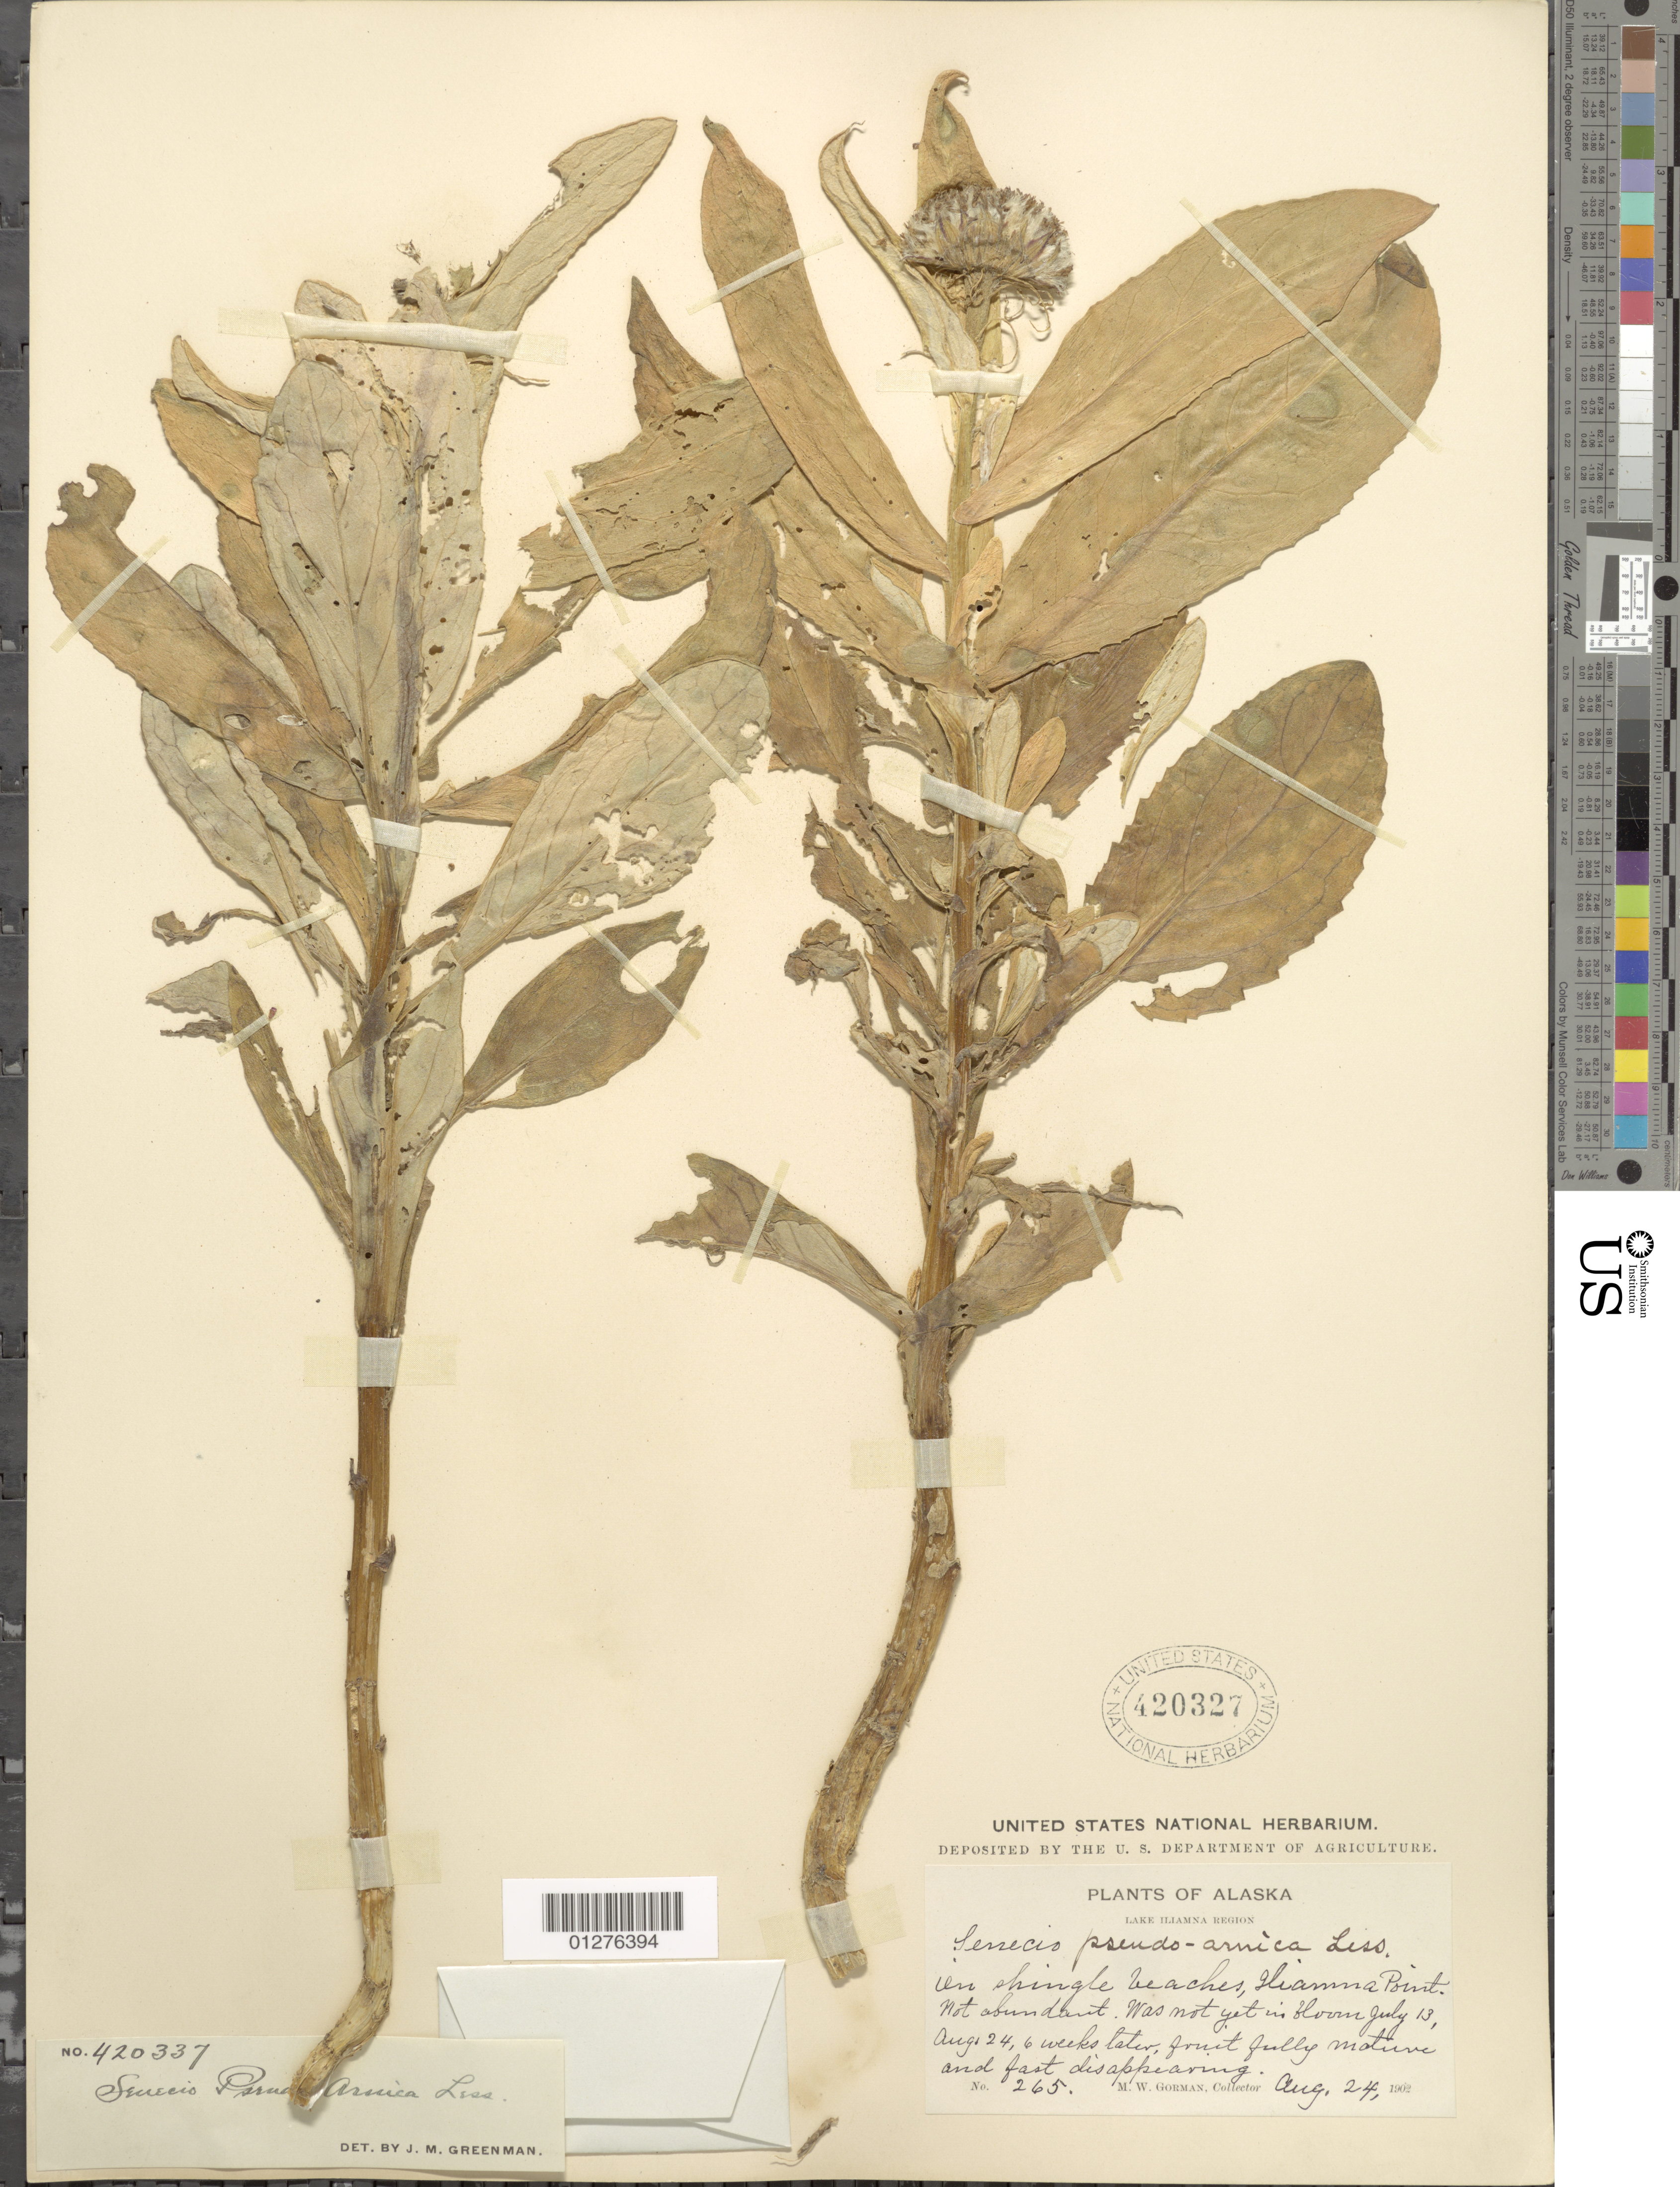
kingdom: Plantae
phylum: Tracheophyta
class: Magnoliopsida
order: Asterales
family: Asteraceae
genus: Senecio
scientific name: Senecio pseudoarnica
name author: Less.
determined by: Greenman, J. M.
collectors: M. W. Gorman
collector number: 265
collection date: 1902-08-24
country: United States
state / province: Alaska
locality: Lake Iliamna Region, Iliamna Point.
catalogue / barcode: US 420327